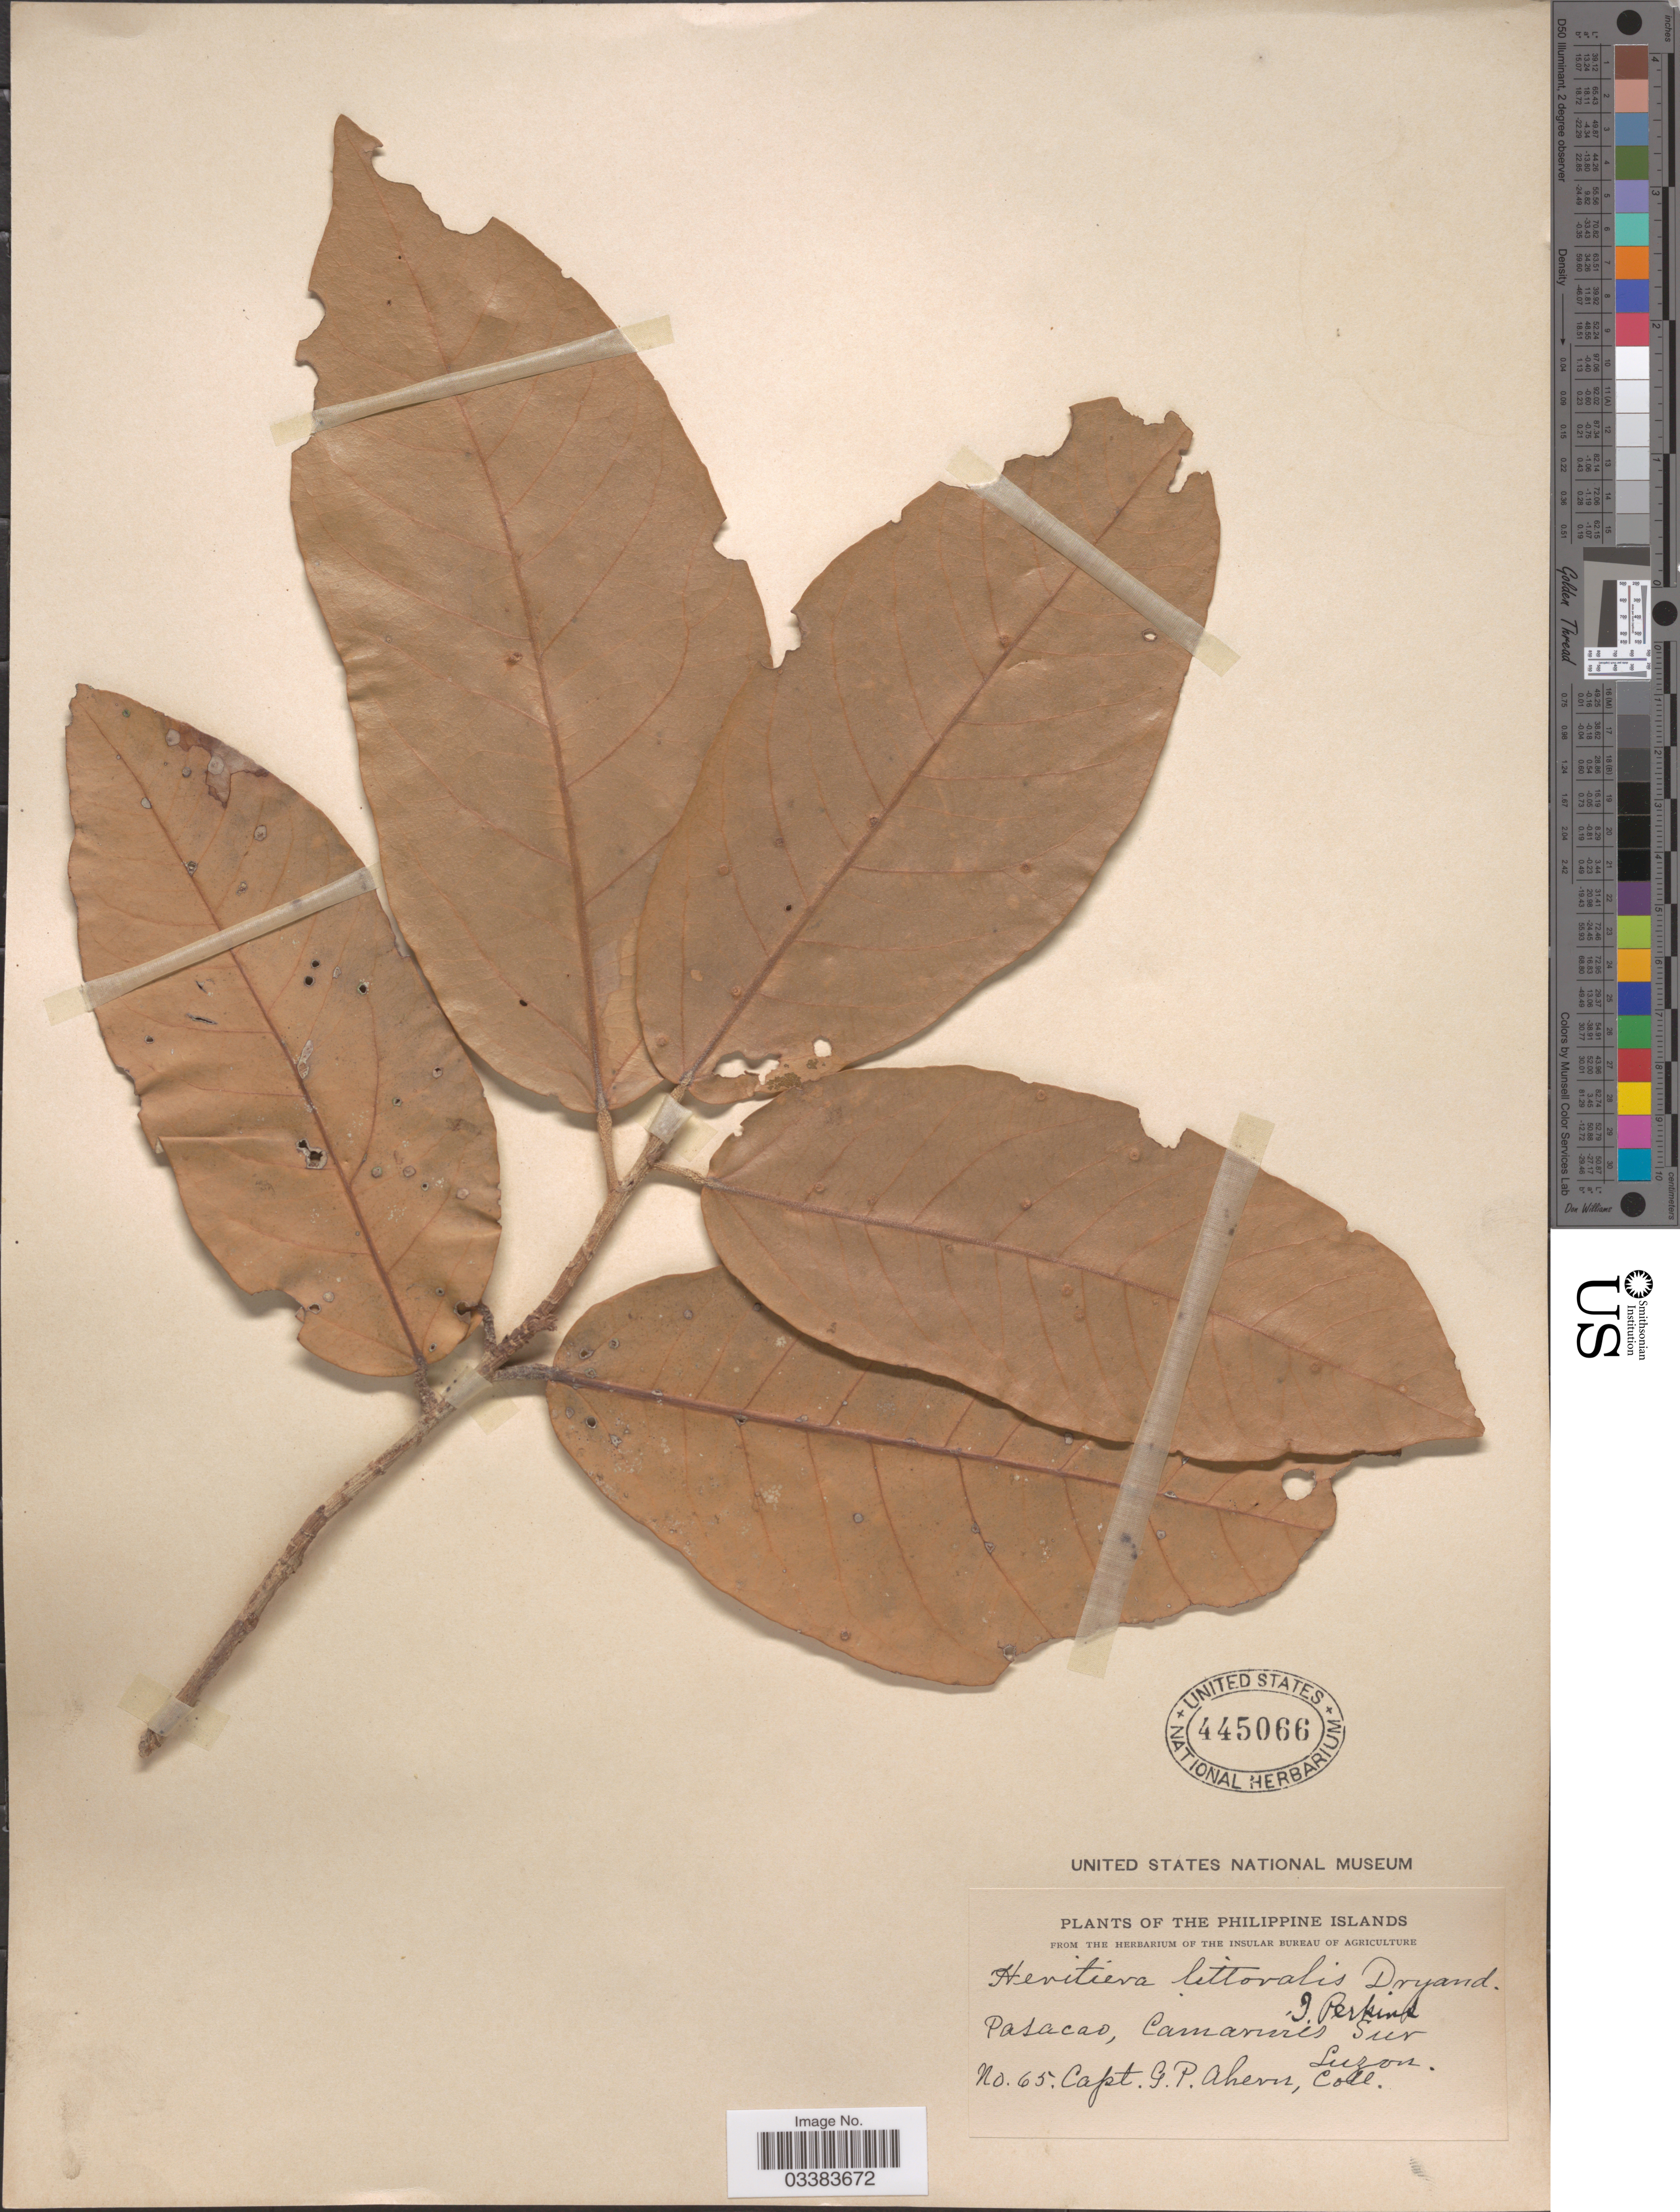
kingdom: Plantae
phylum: Tracheophyta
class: Magnoliopsida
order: Malvales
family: Malvaceae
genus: Heritiera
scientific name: Heritiera littoralis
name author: Aiton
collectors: G. Ahern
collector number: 65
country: Philippines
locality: Pasacao, Camarines Sur, Luzon.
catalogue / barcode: US 445066